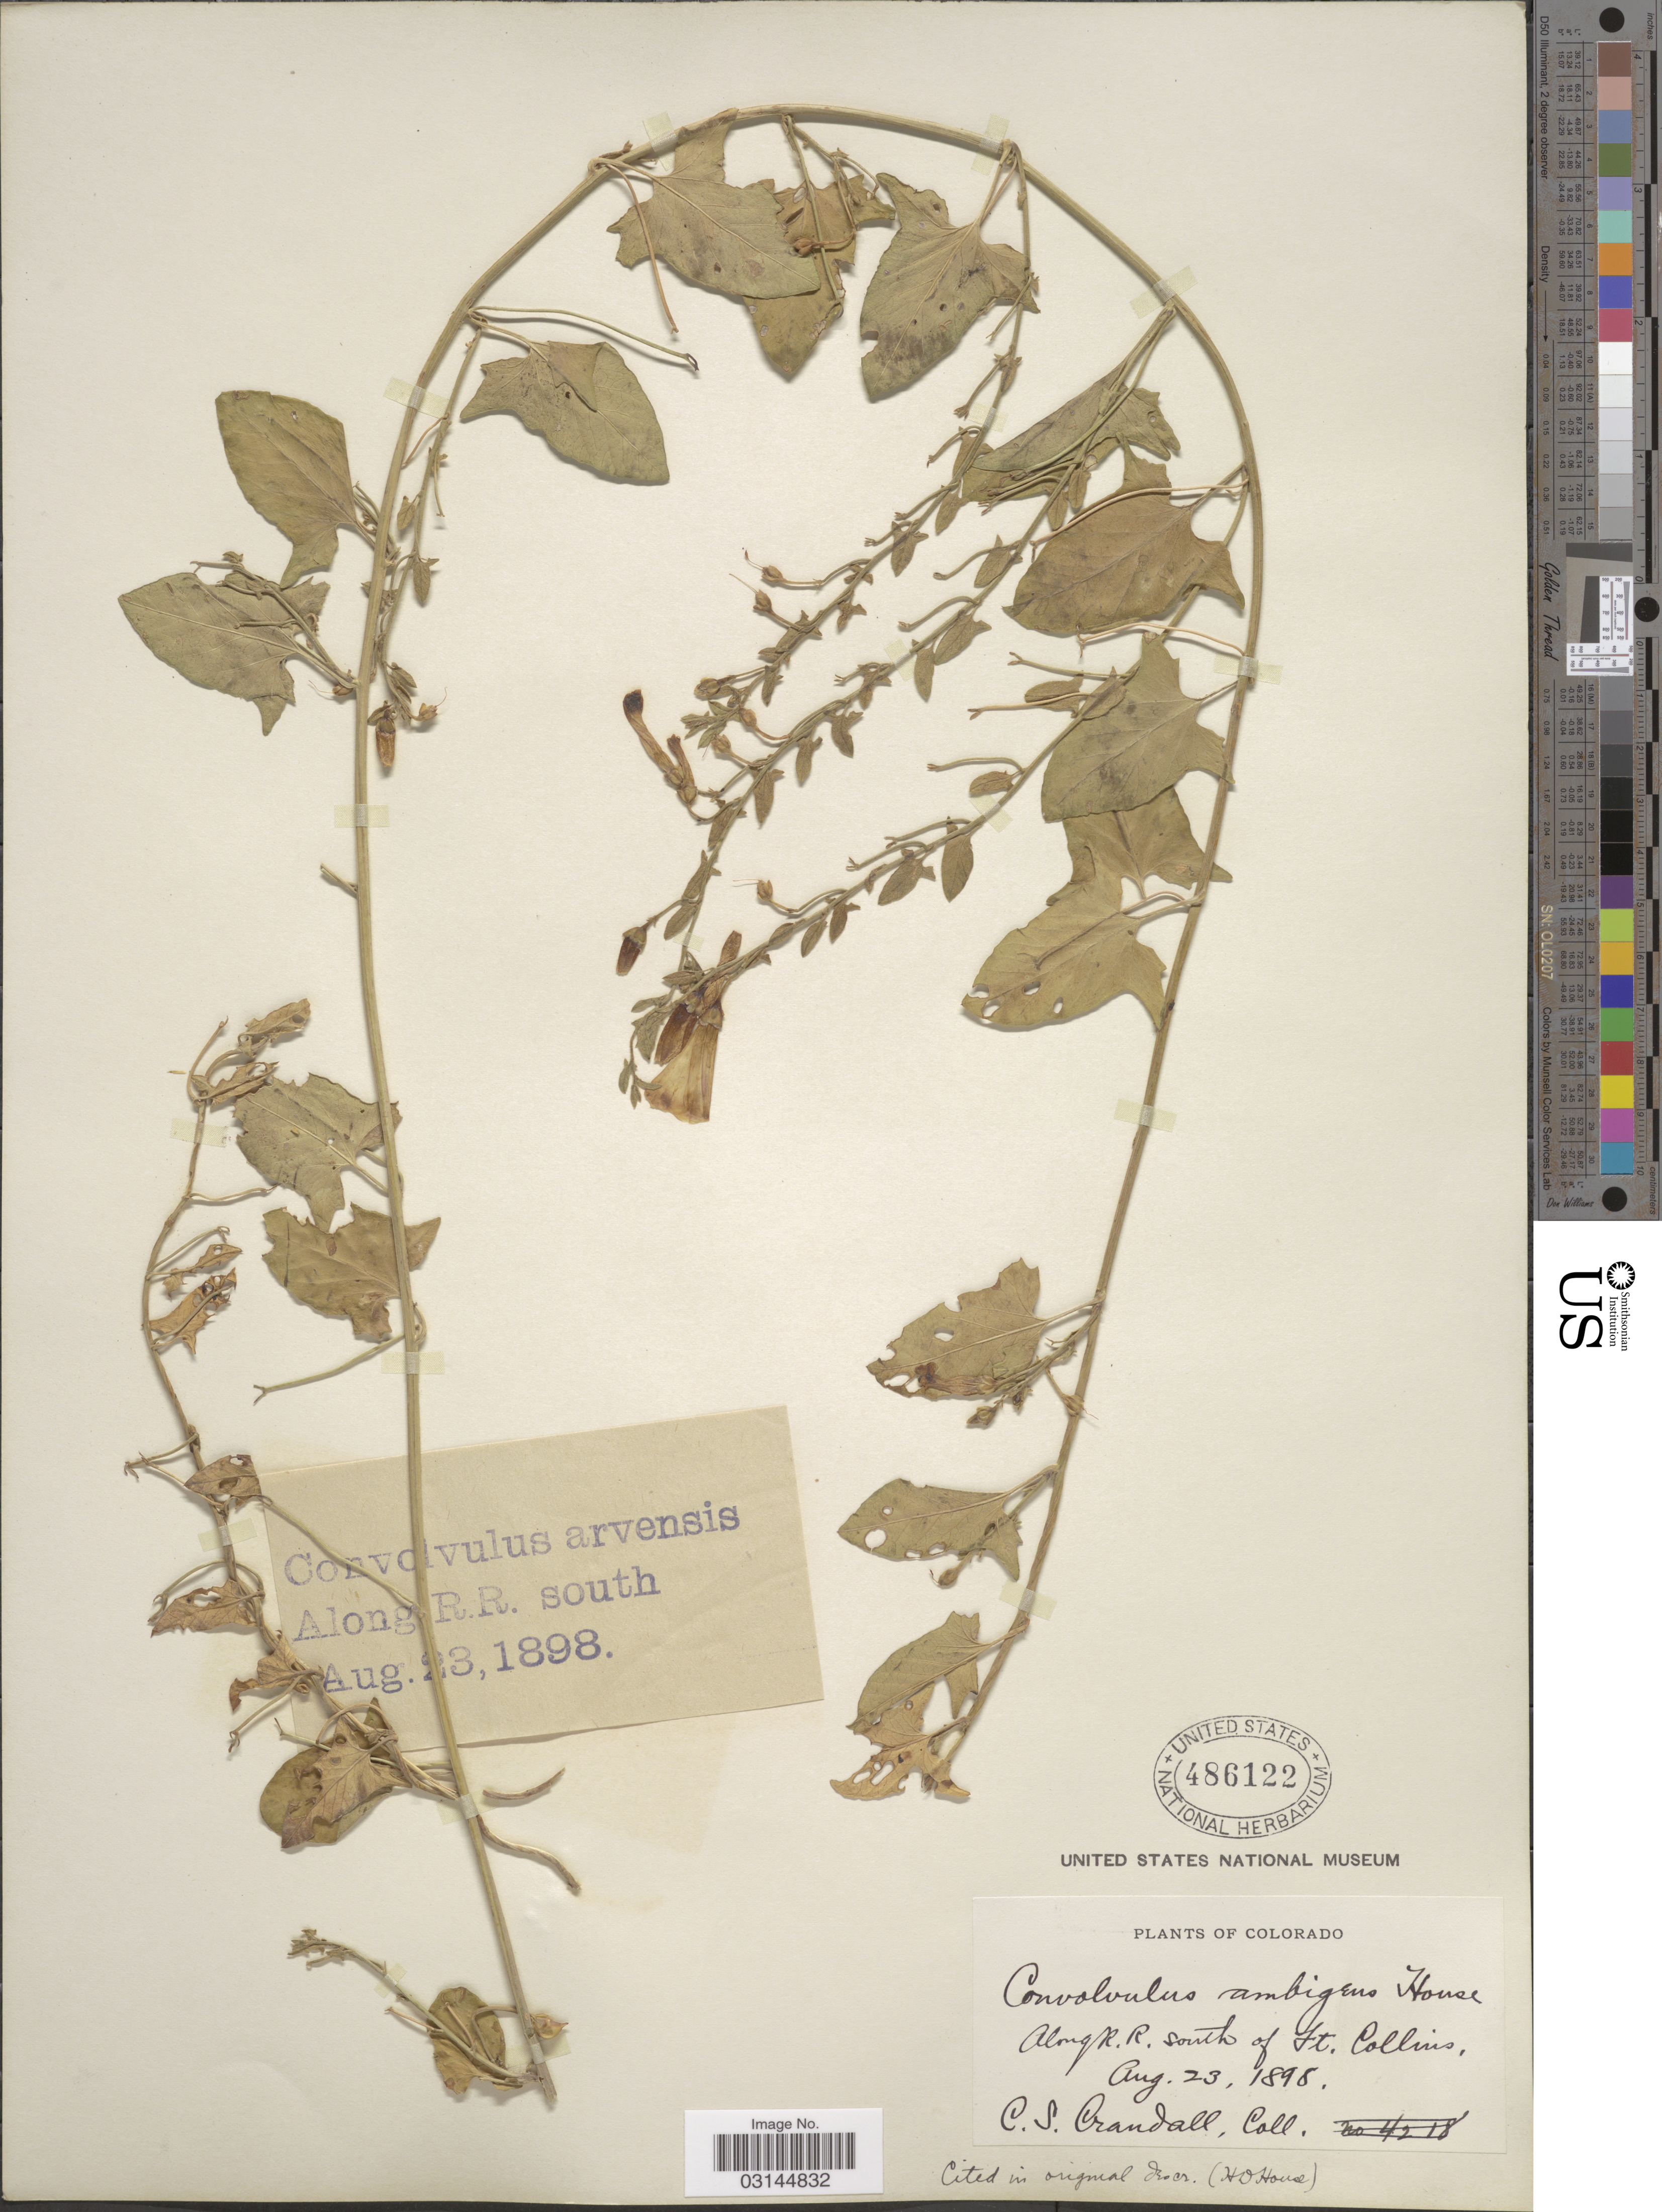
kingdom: Plantae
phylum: Tracheophyta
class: Magnoliopsida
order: Solanales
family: Convolvulaceae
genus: Convolvulus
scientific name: Convolvulus arvensis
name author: L.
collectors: C. Crandall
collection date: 1898-08-23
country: United States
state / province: Colorado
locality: Along R.R. south of Ft. Collins.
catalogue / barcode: US 486122